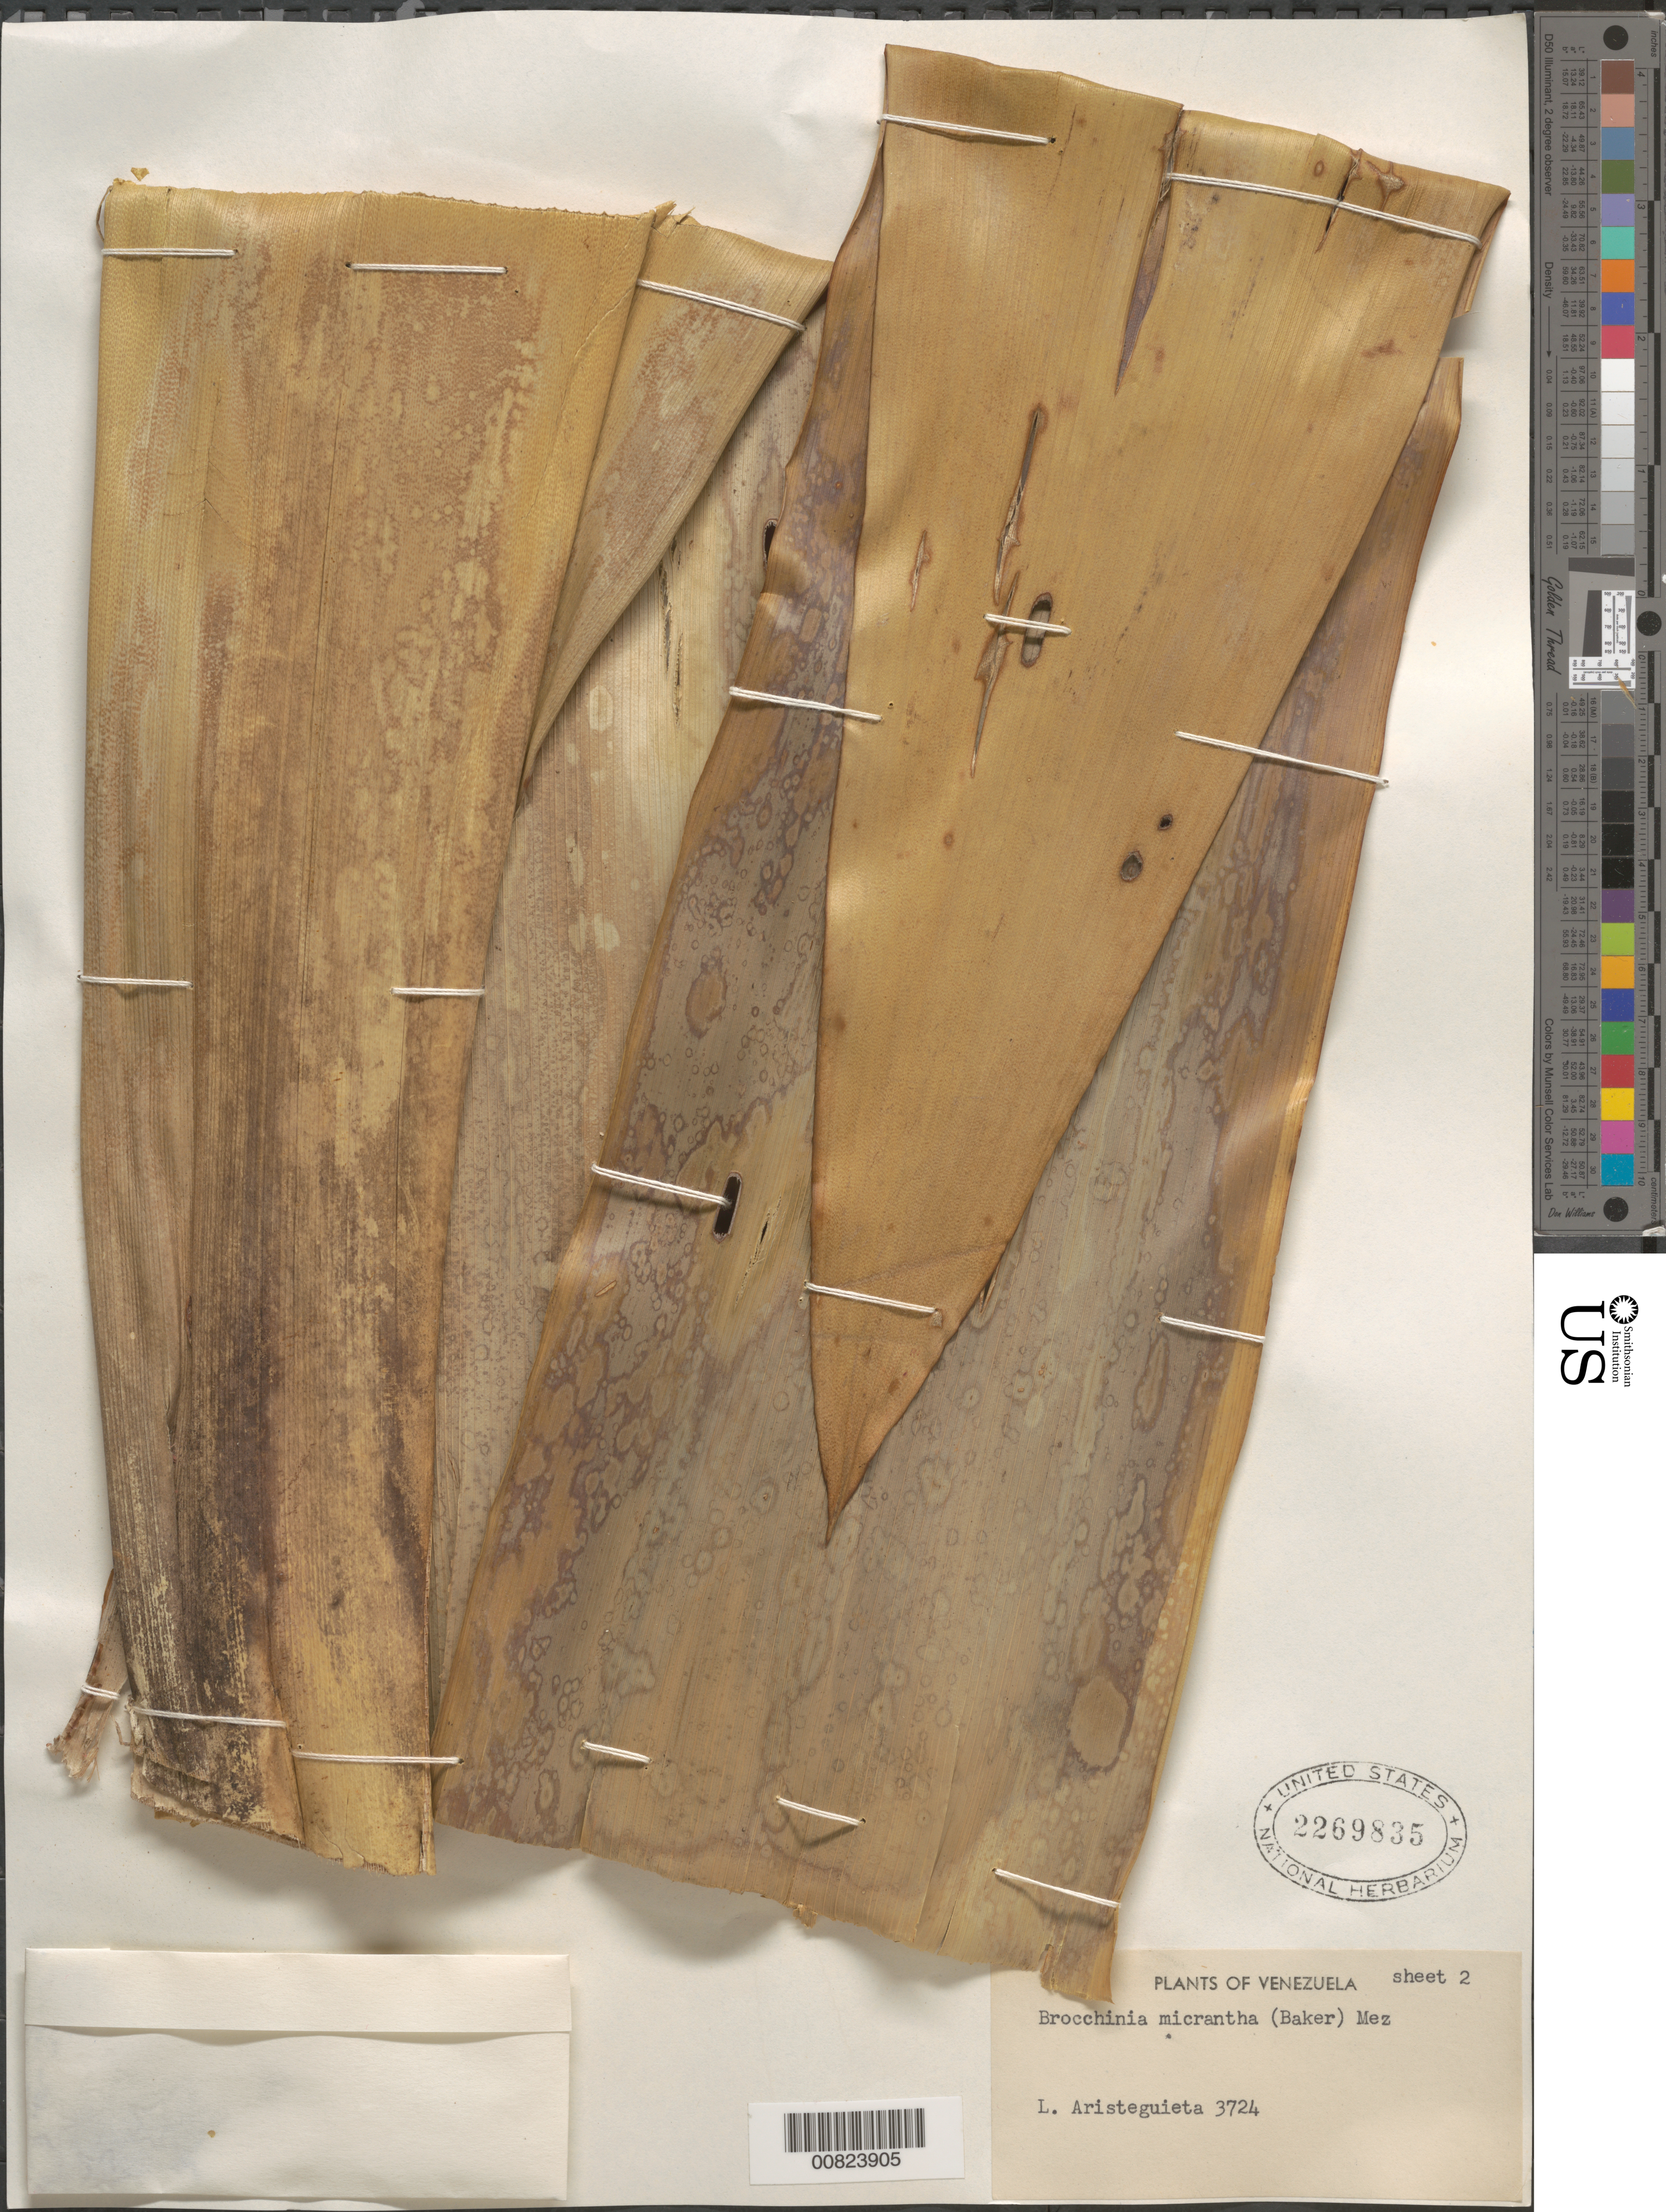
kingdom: Plantae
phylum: Tracheophyta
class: Liliopsida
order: Poales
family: Bromeliaceae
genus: Brocchinia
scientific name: Brocchinia micrantha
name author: (Baker) Mez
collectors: L. Aristeguieta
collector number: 3724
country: Venezuela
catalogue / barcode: US 2269835